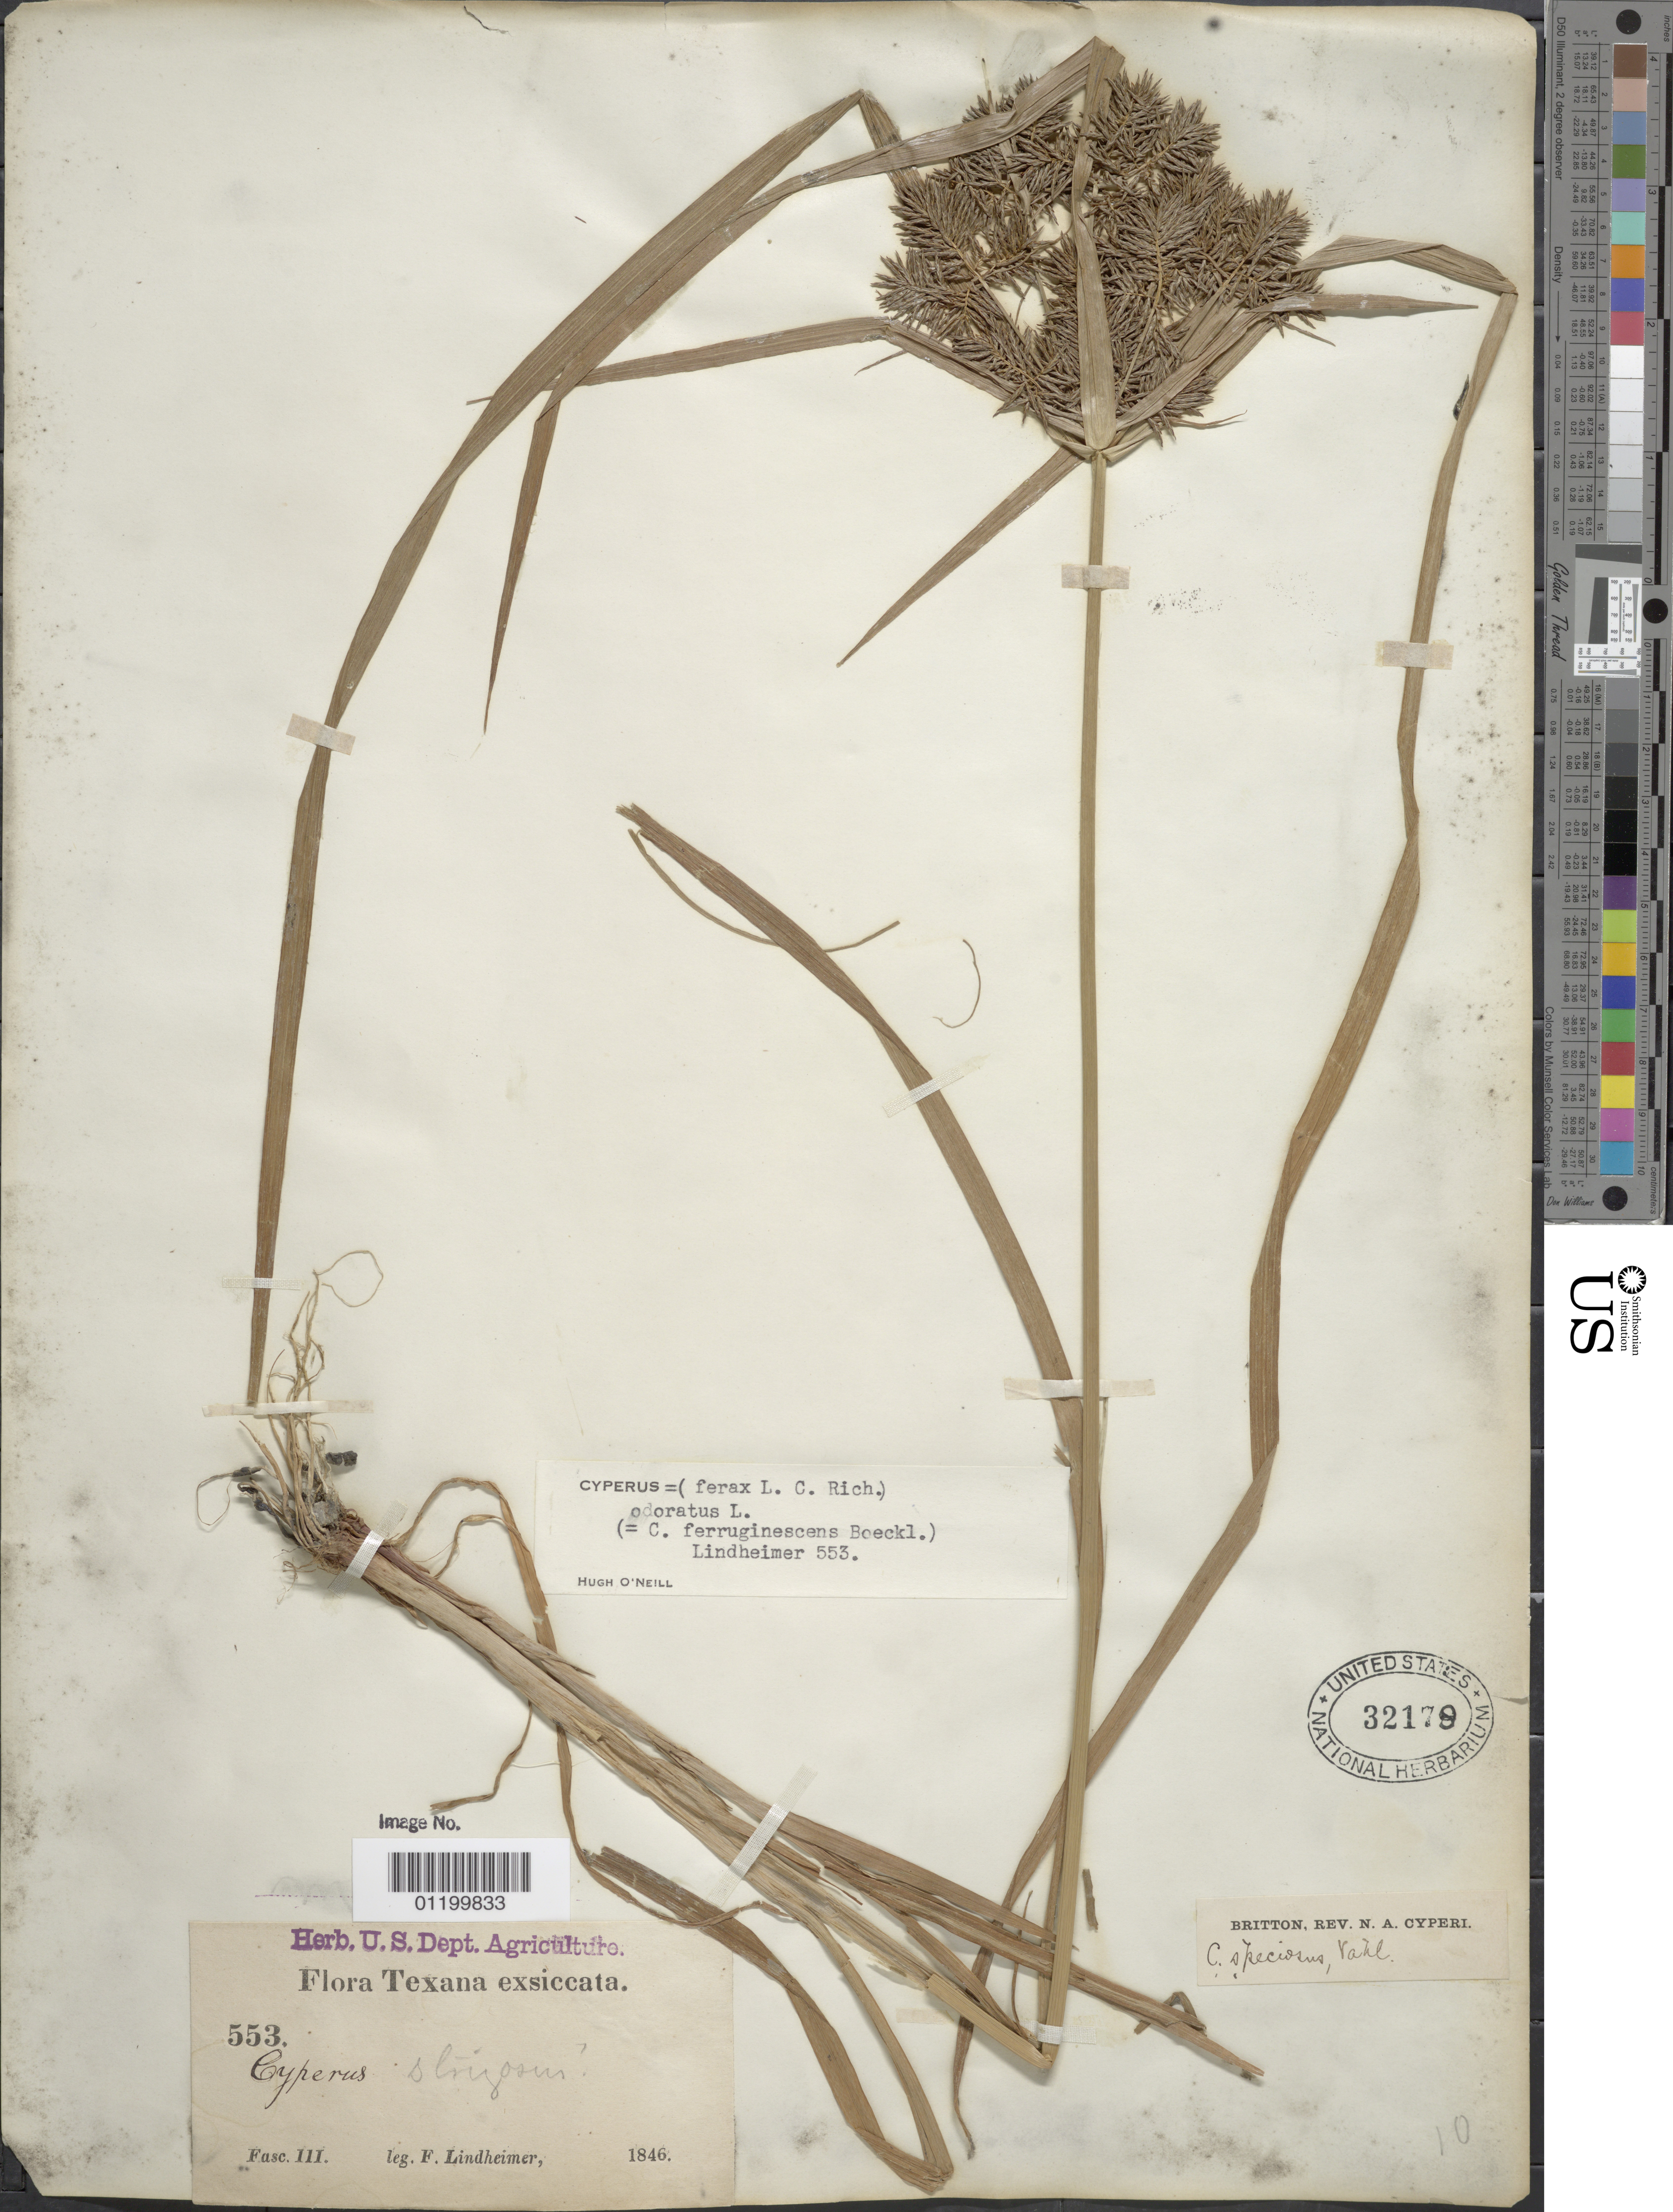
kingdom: Plantae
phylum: Tracheophyta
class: Liliopsida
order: Poales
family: Cyperaceae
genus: Cyperus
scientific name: Cyperus odoratus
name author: L.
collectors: F. Lindheimer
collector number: Fas III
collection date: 1846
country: United States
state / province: Texas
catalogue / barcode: US 32178